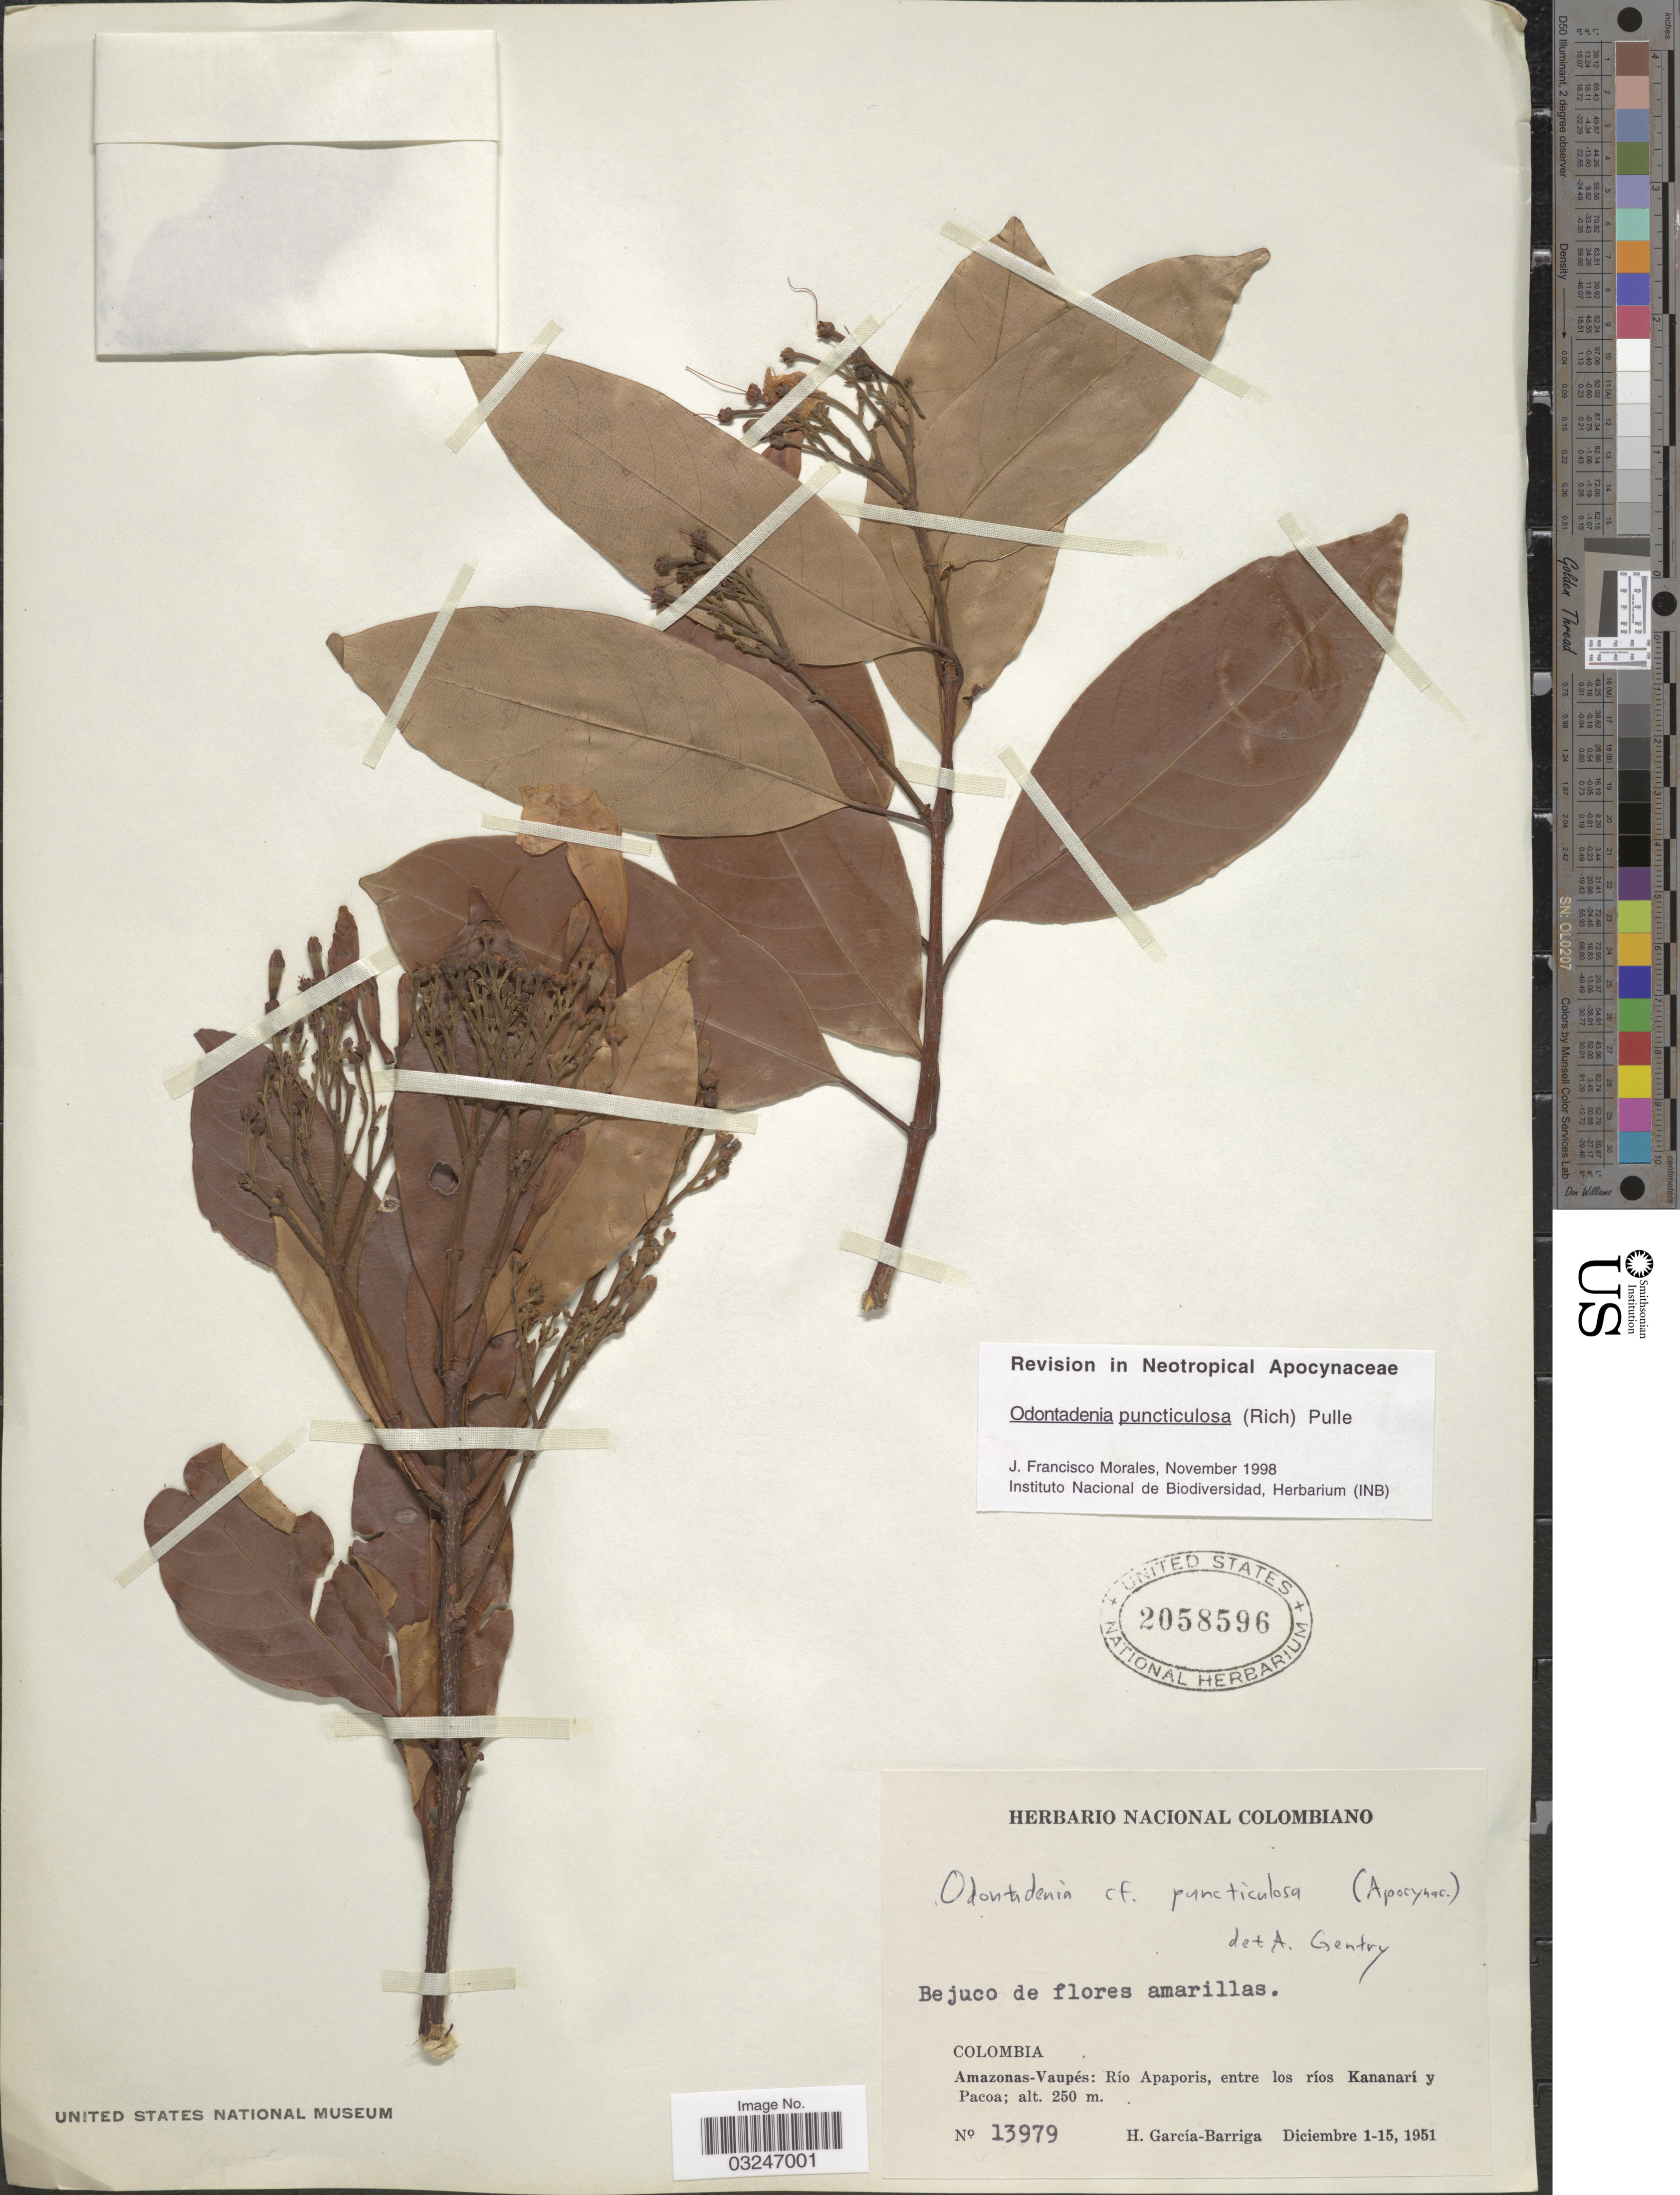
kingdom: Plantae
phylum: Tracheophyta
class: Magnoliopsida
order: Gentianales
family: Apocynaceae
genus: Odontadenia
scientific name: Odontadenia puncticulosa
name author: (Rich.) Pulle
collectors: H. García Barriga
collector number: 13979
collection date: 1951-12-01/1951-12-15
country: Colombia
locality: Amazonas-Vaupés: Río Apaporis, entre los ríos Kananarí y Pacoa.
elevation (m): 250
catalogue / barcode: US 2058596